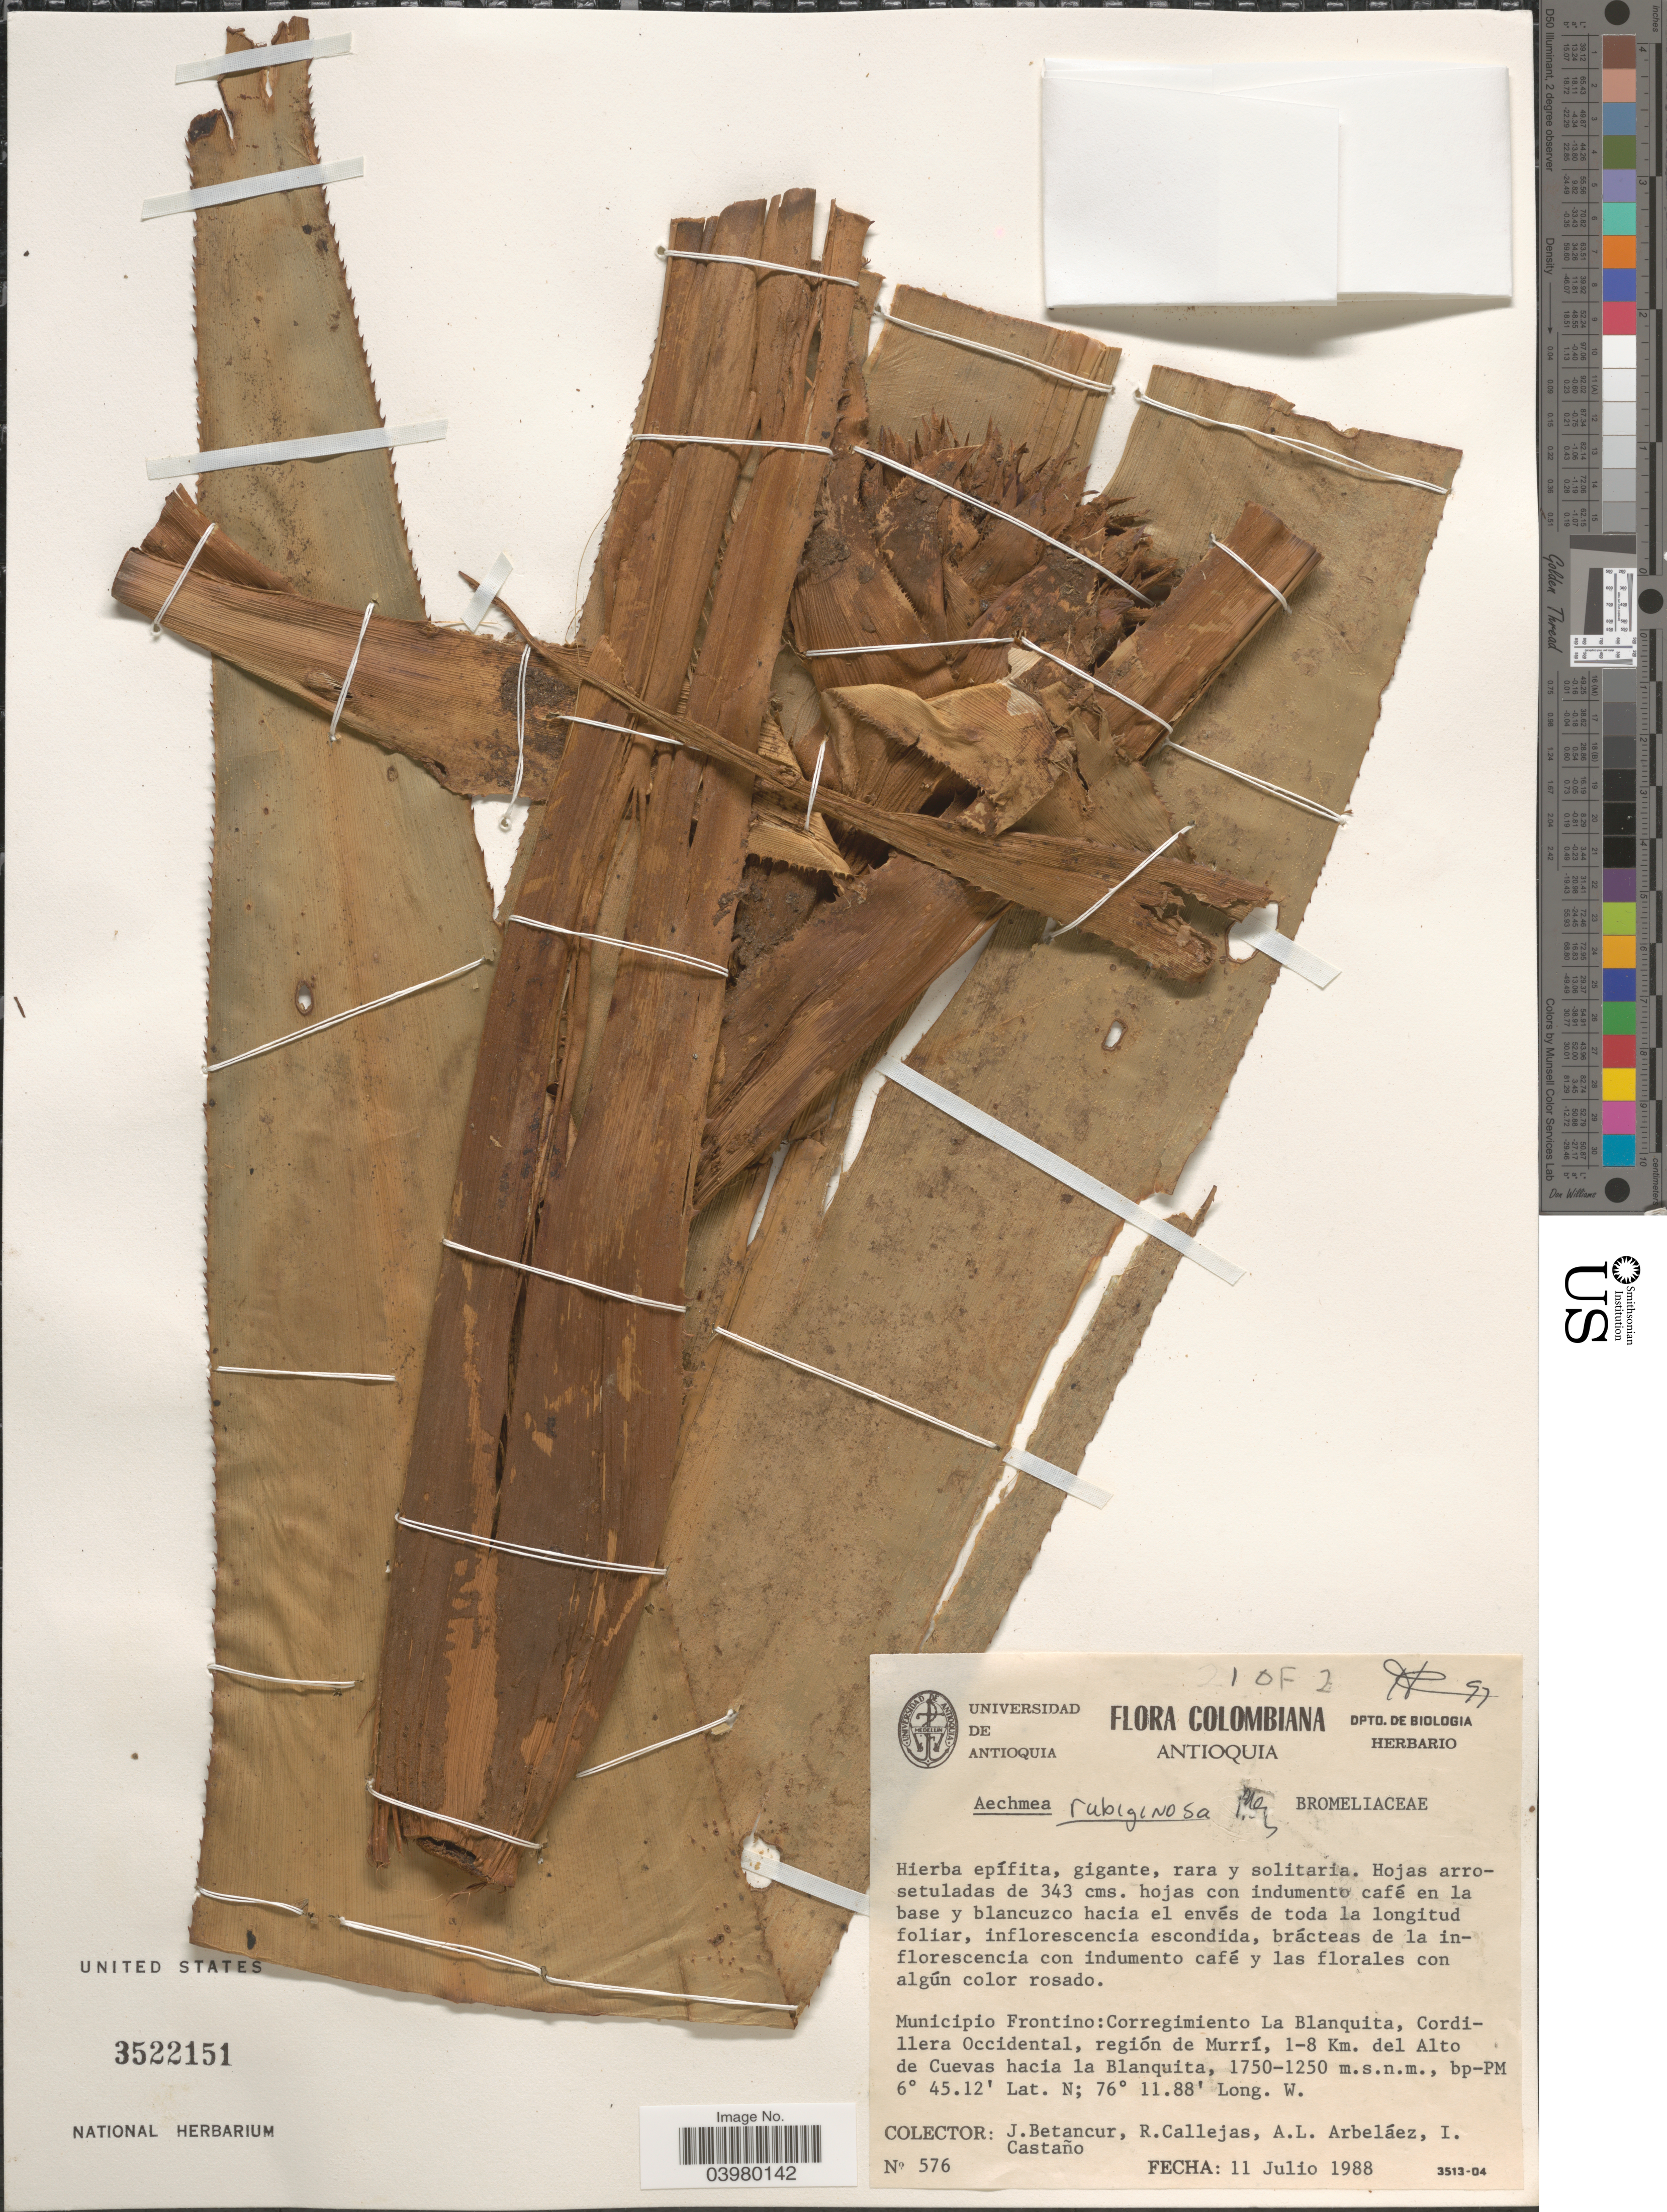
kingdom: Plantae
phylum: Tracheophyta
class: Liliopsida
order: Poales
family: Bromeliaceae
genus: Aechmea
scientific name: Aechmea rubiginosa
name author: Mez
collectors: J. Betancur, R. Callejas, A. Arbeláez Alvarez & I. Castaño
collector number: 576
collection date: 1988-07-11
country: Colombia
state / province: Antioquia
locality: Municipio Frontino: Corregimiento La Blanquita, Cordillera Occidental, región de Murrí, 1-8 Km. del Alto de Cuevas hacia la Blanquita.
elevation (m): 1250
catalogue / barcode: US 3522151